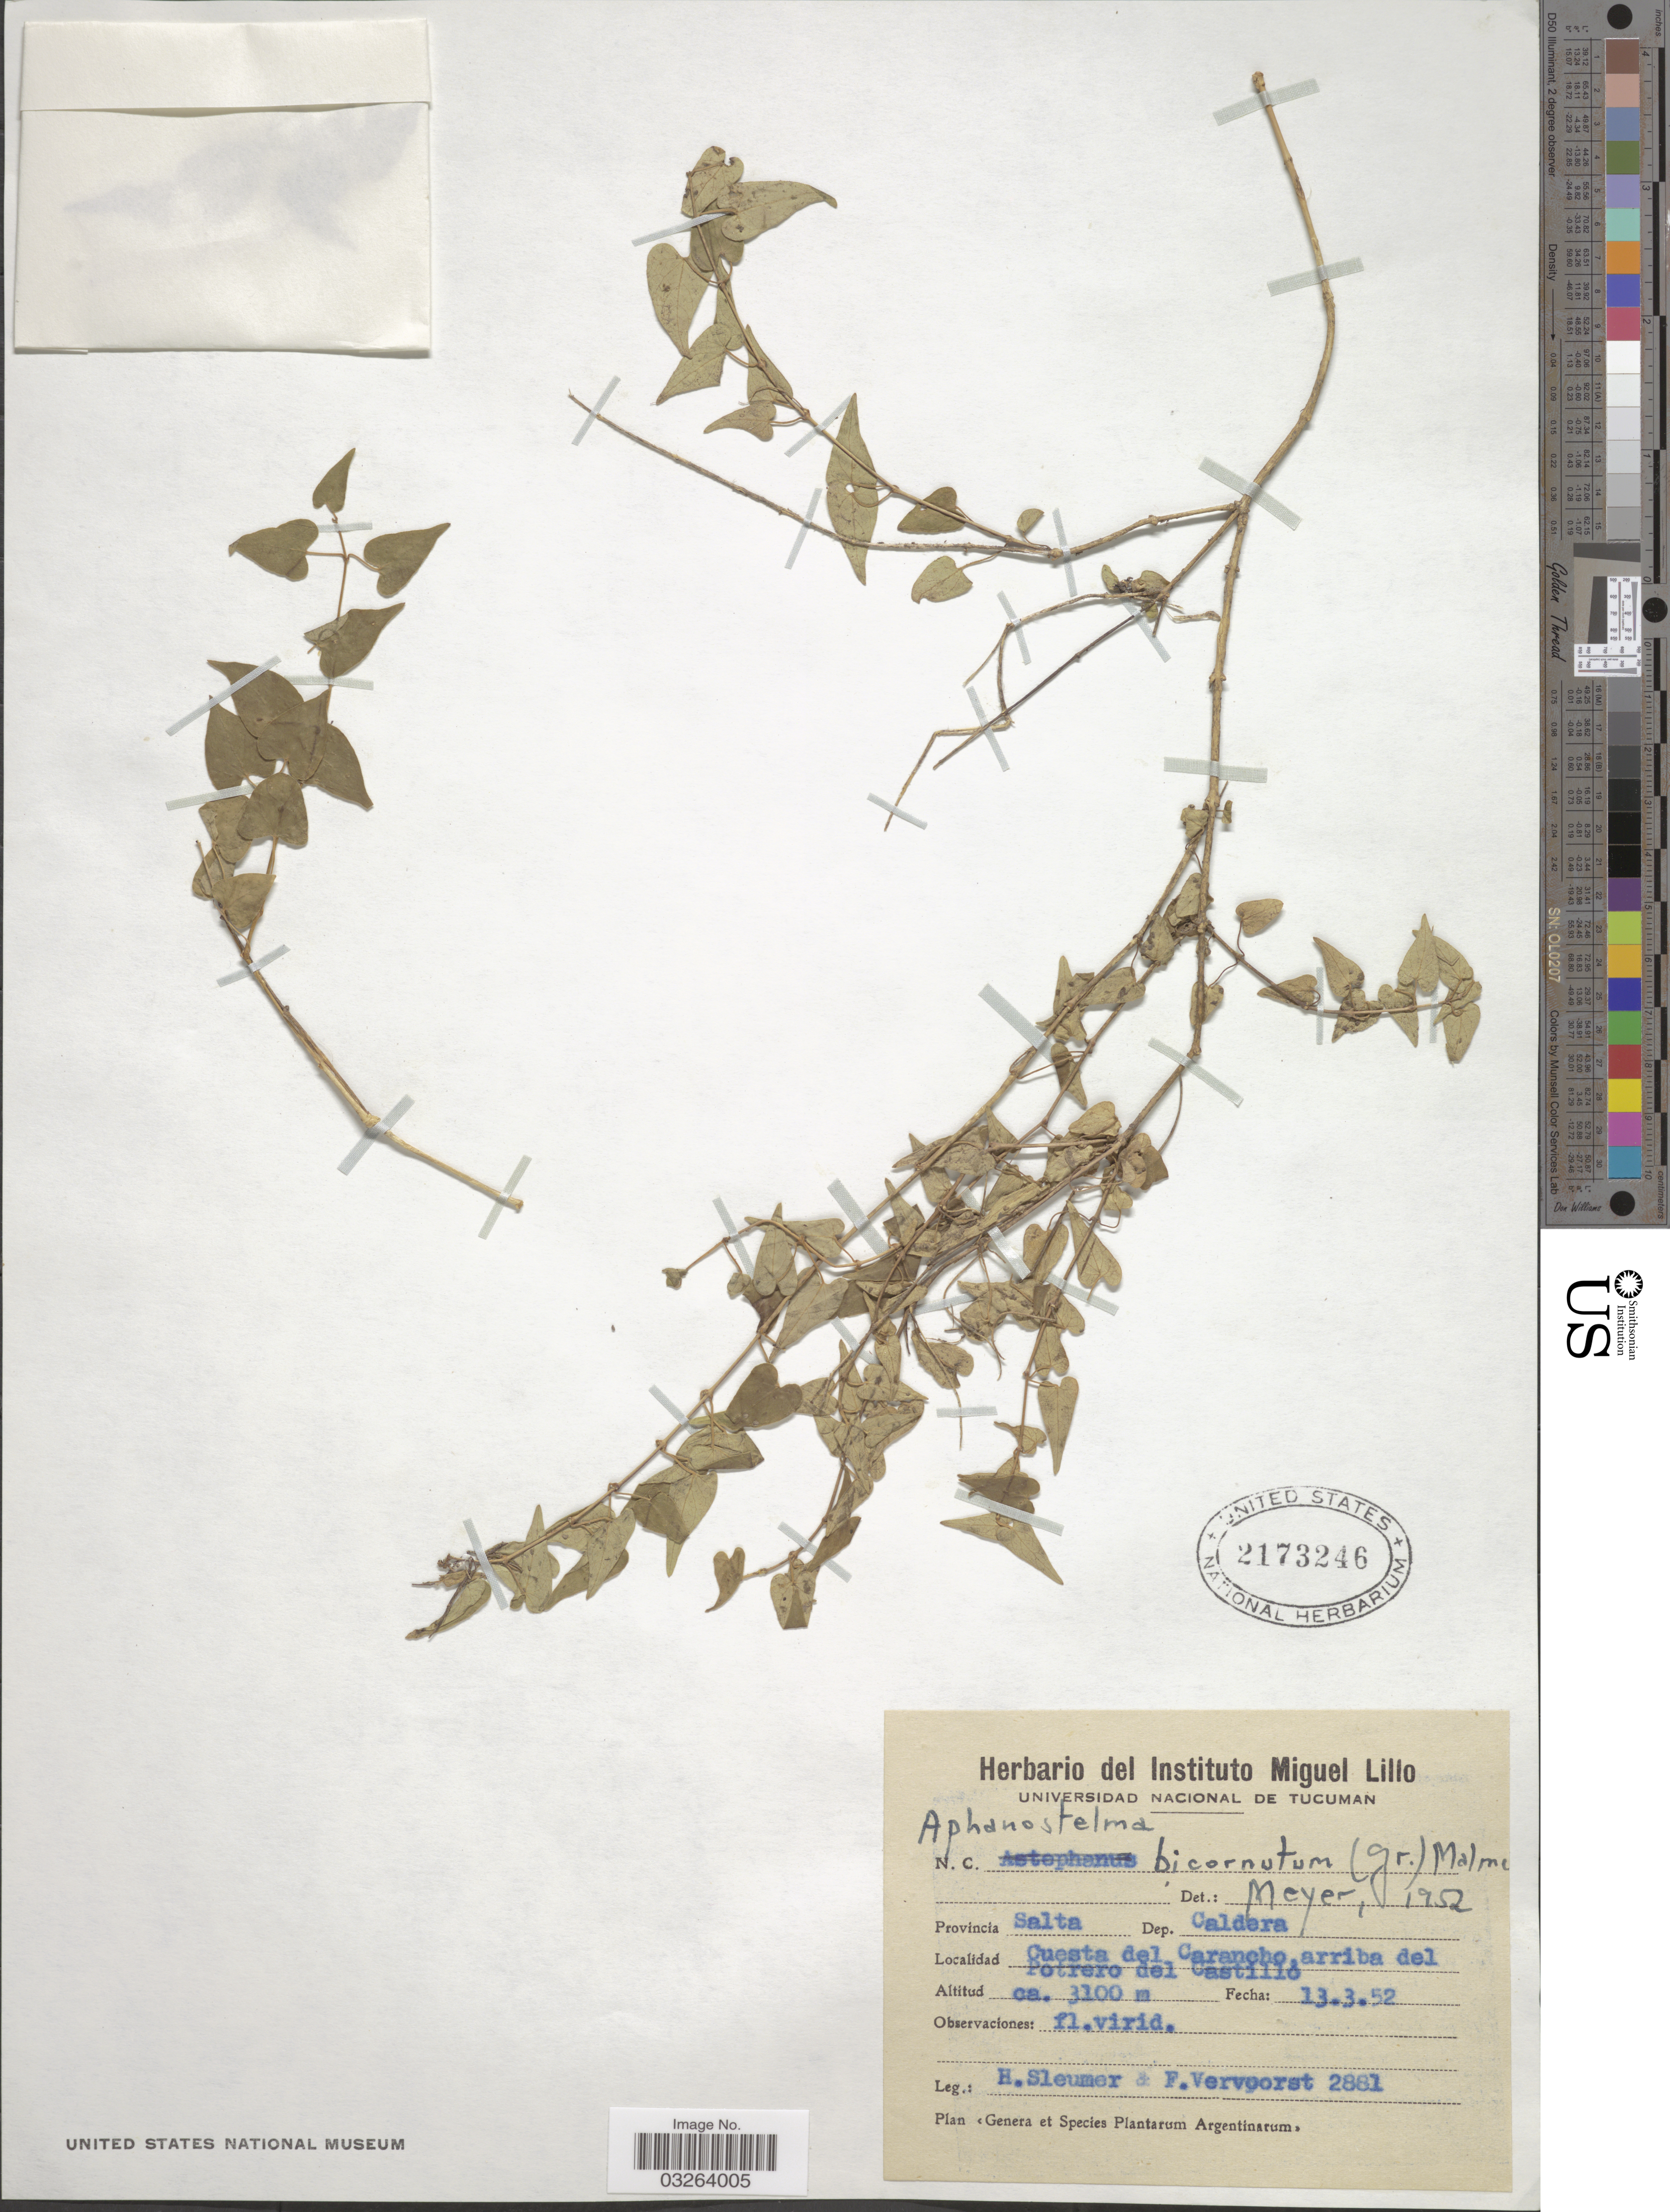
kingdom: Plantae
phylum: Tracheophyta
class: Magnoliopsida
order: Gentianales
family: Apocynaceae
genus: Aphanostelma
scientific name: Aphanostelma bicornutum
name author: (Griseb.) Malme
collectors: H. O. Sleumer & F. Vervoorst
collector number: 2881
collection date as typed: Transcribed d/m/y: 13/3/52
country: Argentina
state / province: Salta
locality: Dep. Caldera. Cuesta del Carancho, arriba del Potrero del Castillo.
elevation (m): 3100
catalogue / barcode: US 2173246